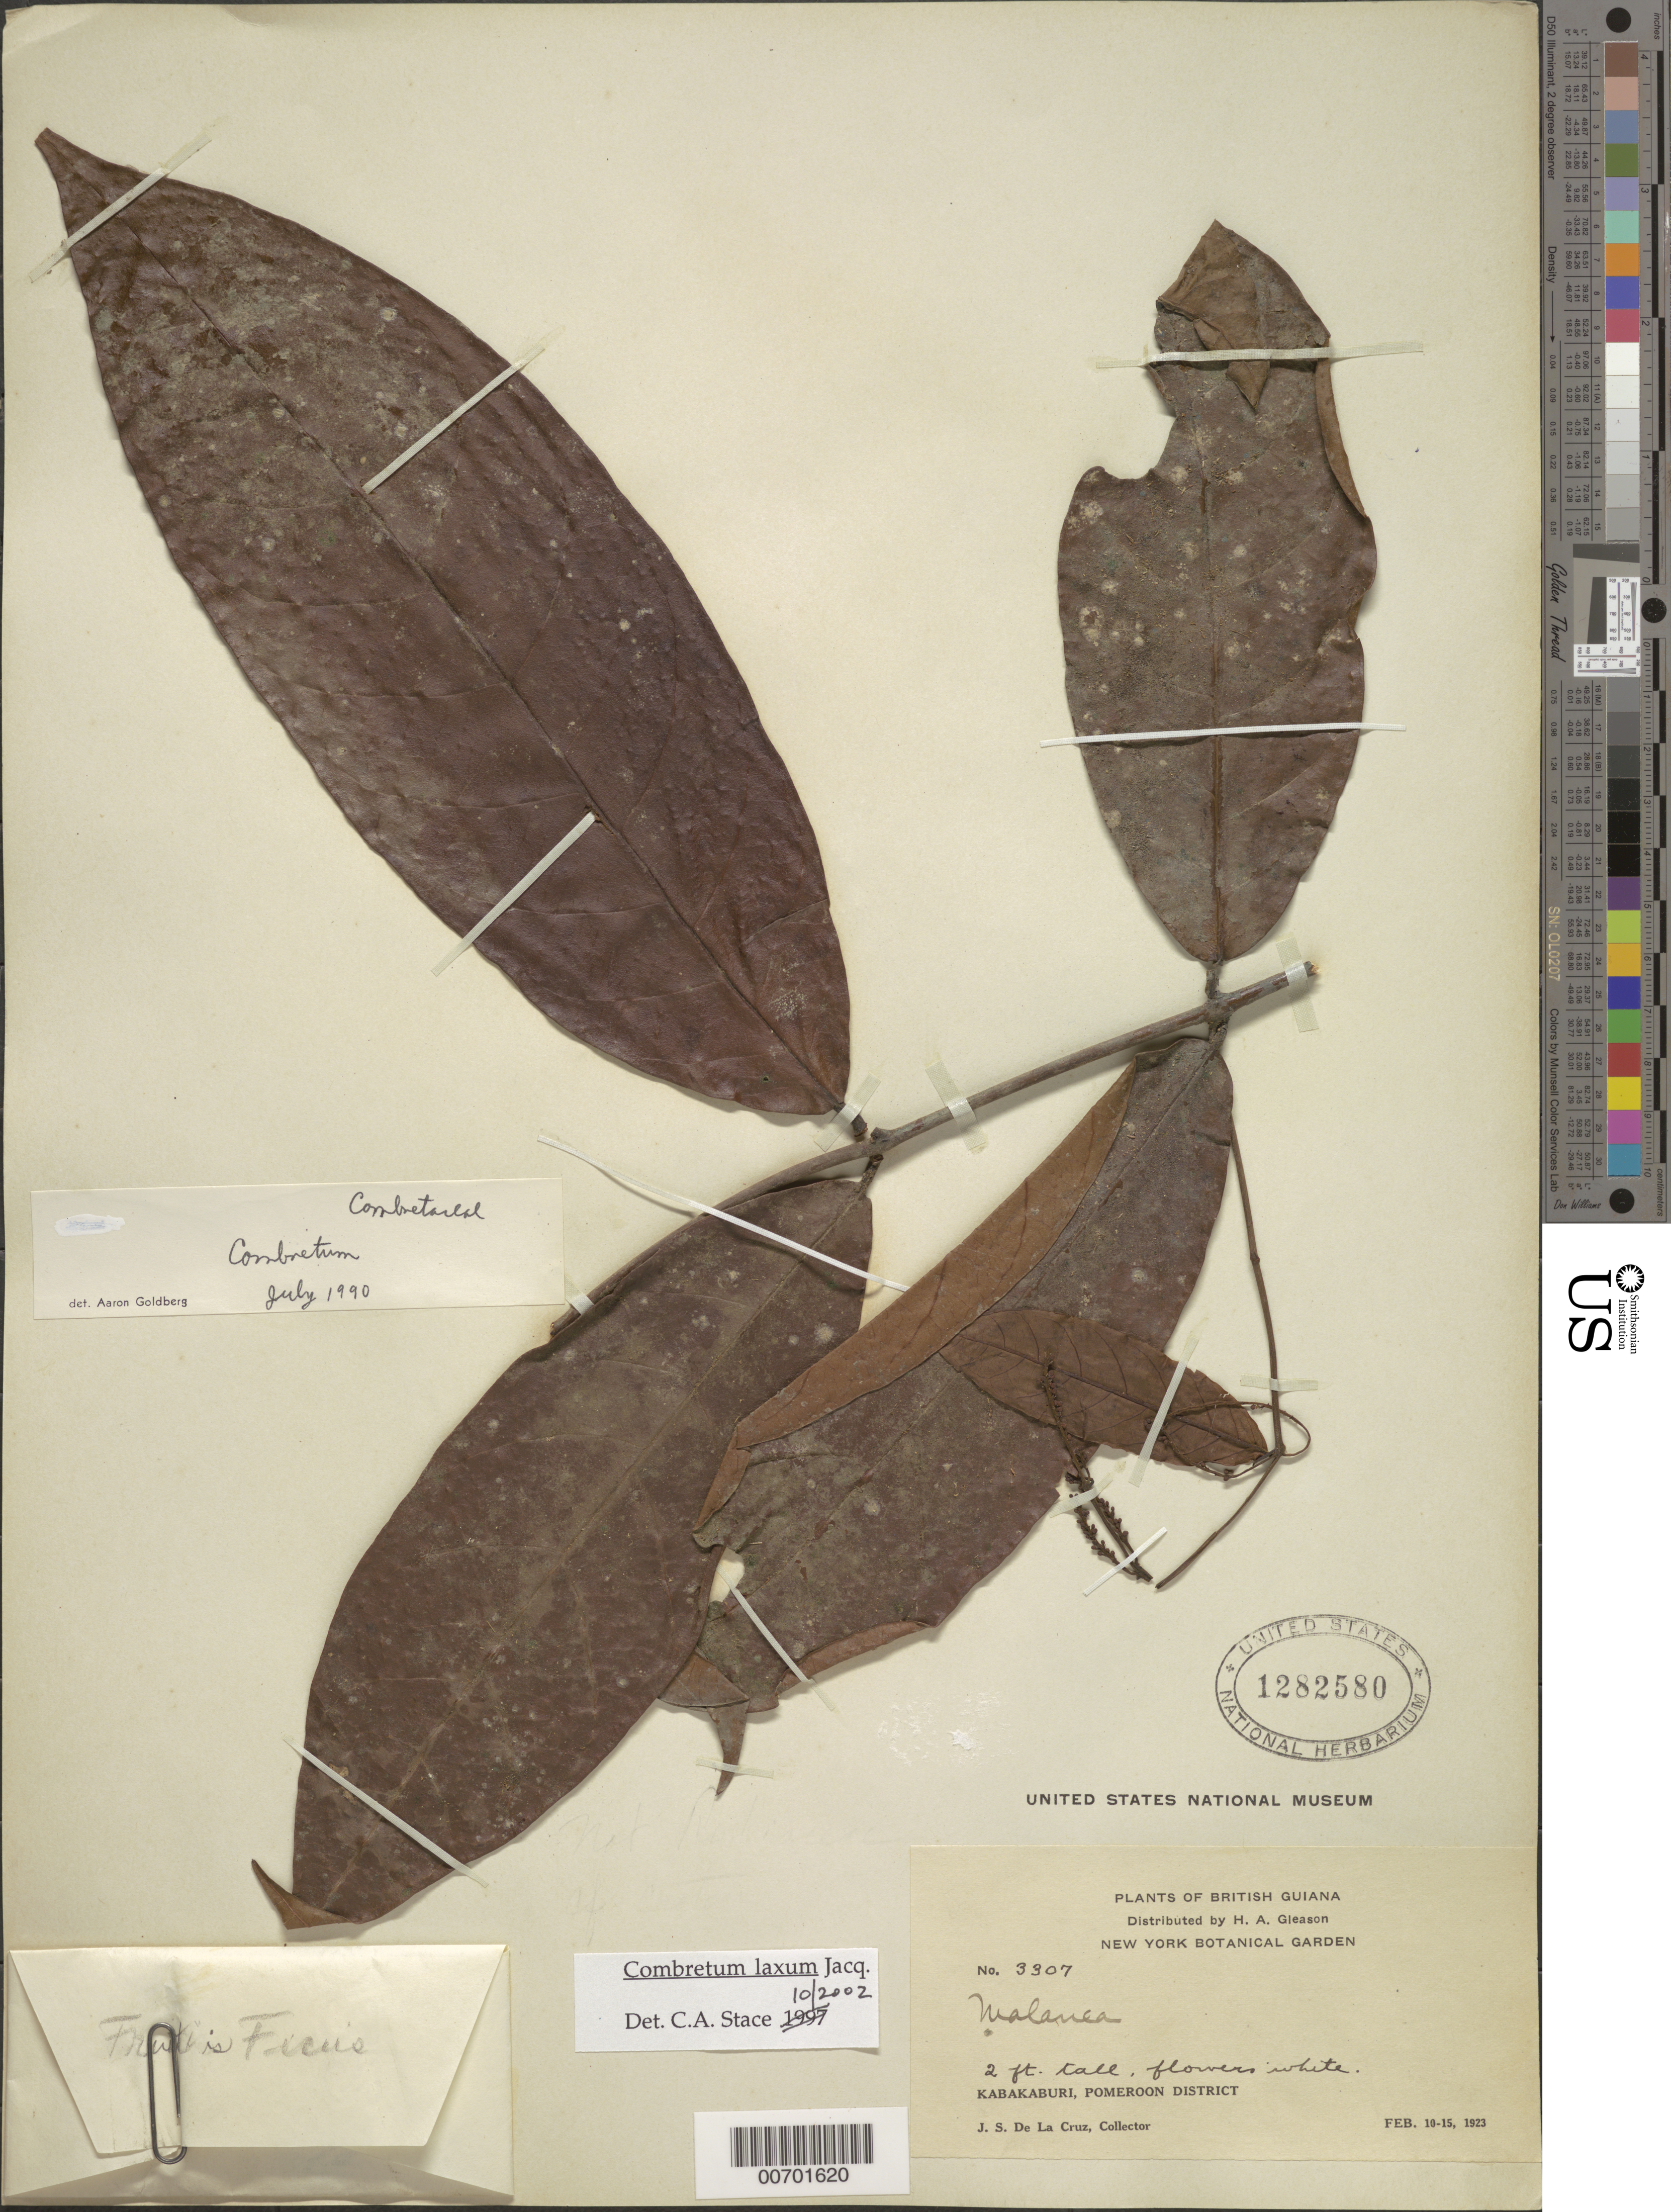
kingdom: Plantae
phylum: Tracheophyta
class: Magnoliopsida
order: Myrtales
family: Combretaceae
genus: Combretum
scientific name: Combretum laxum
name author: Jacq.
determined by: Stace, C. A.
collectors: J. S. de la Cruz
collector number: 3307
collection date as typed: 10-Feb-23 to 15-Feb-23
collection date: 1923-02-10/1923-02-15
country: Guyana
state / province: Pomeroon-Supenaam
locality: Kabakaburi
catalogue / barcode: US 1282580